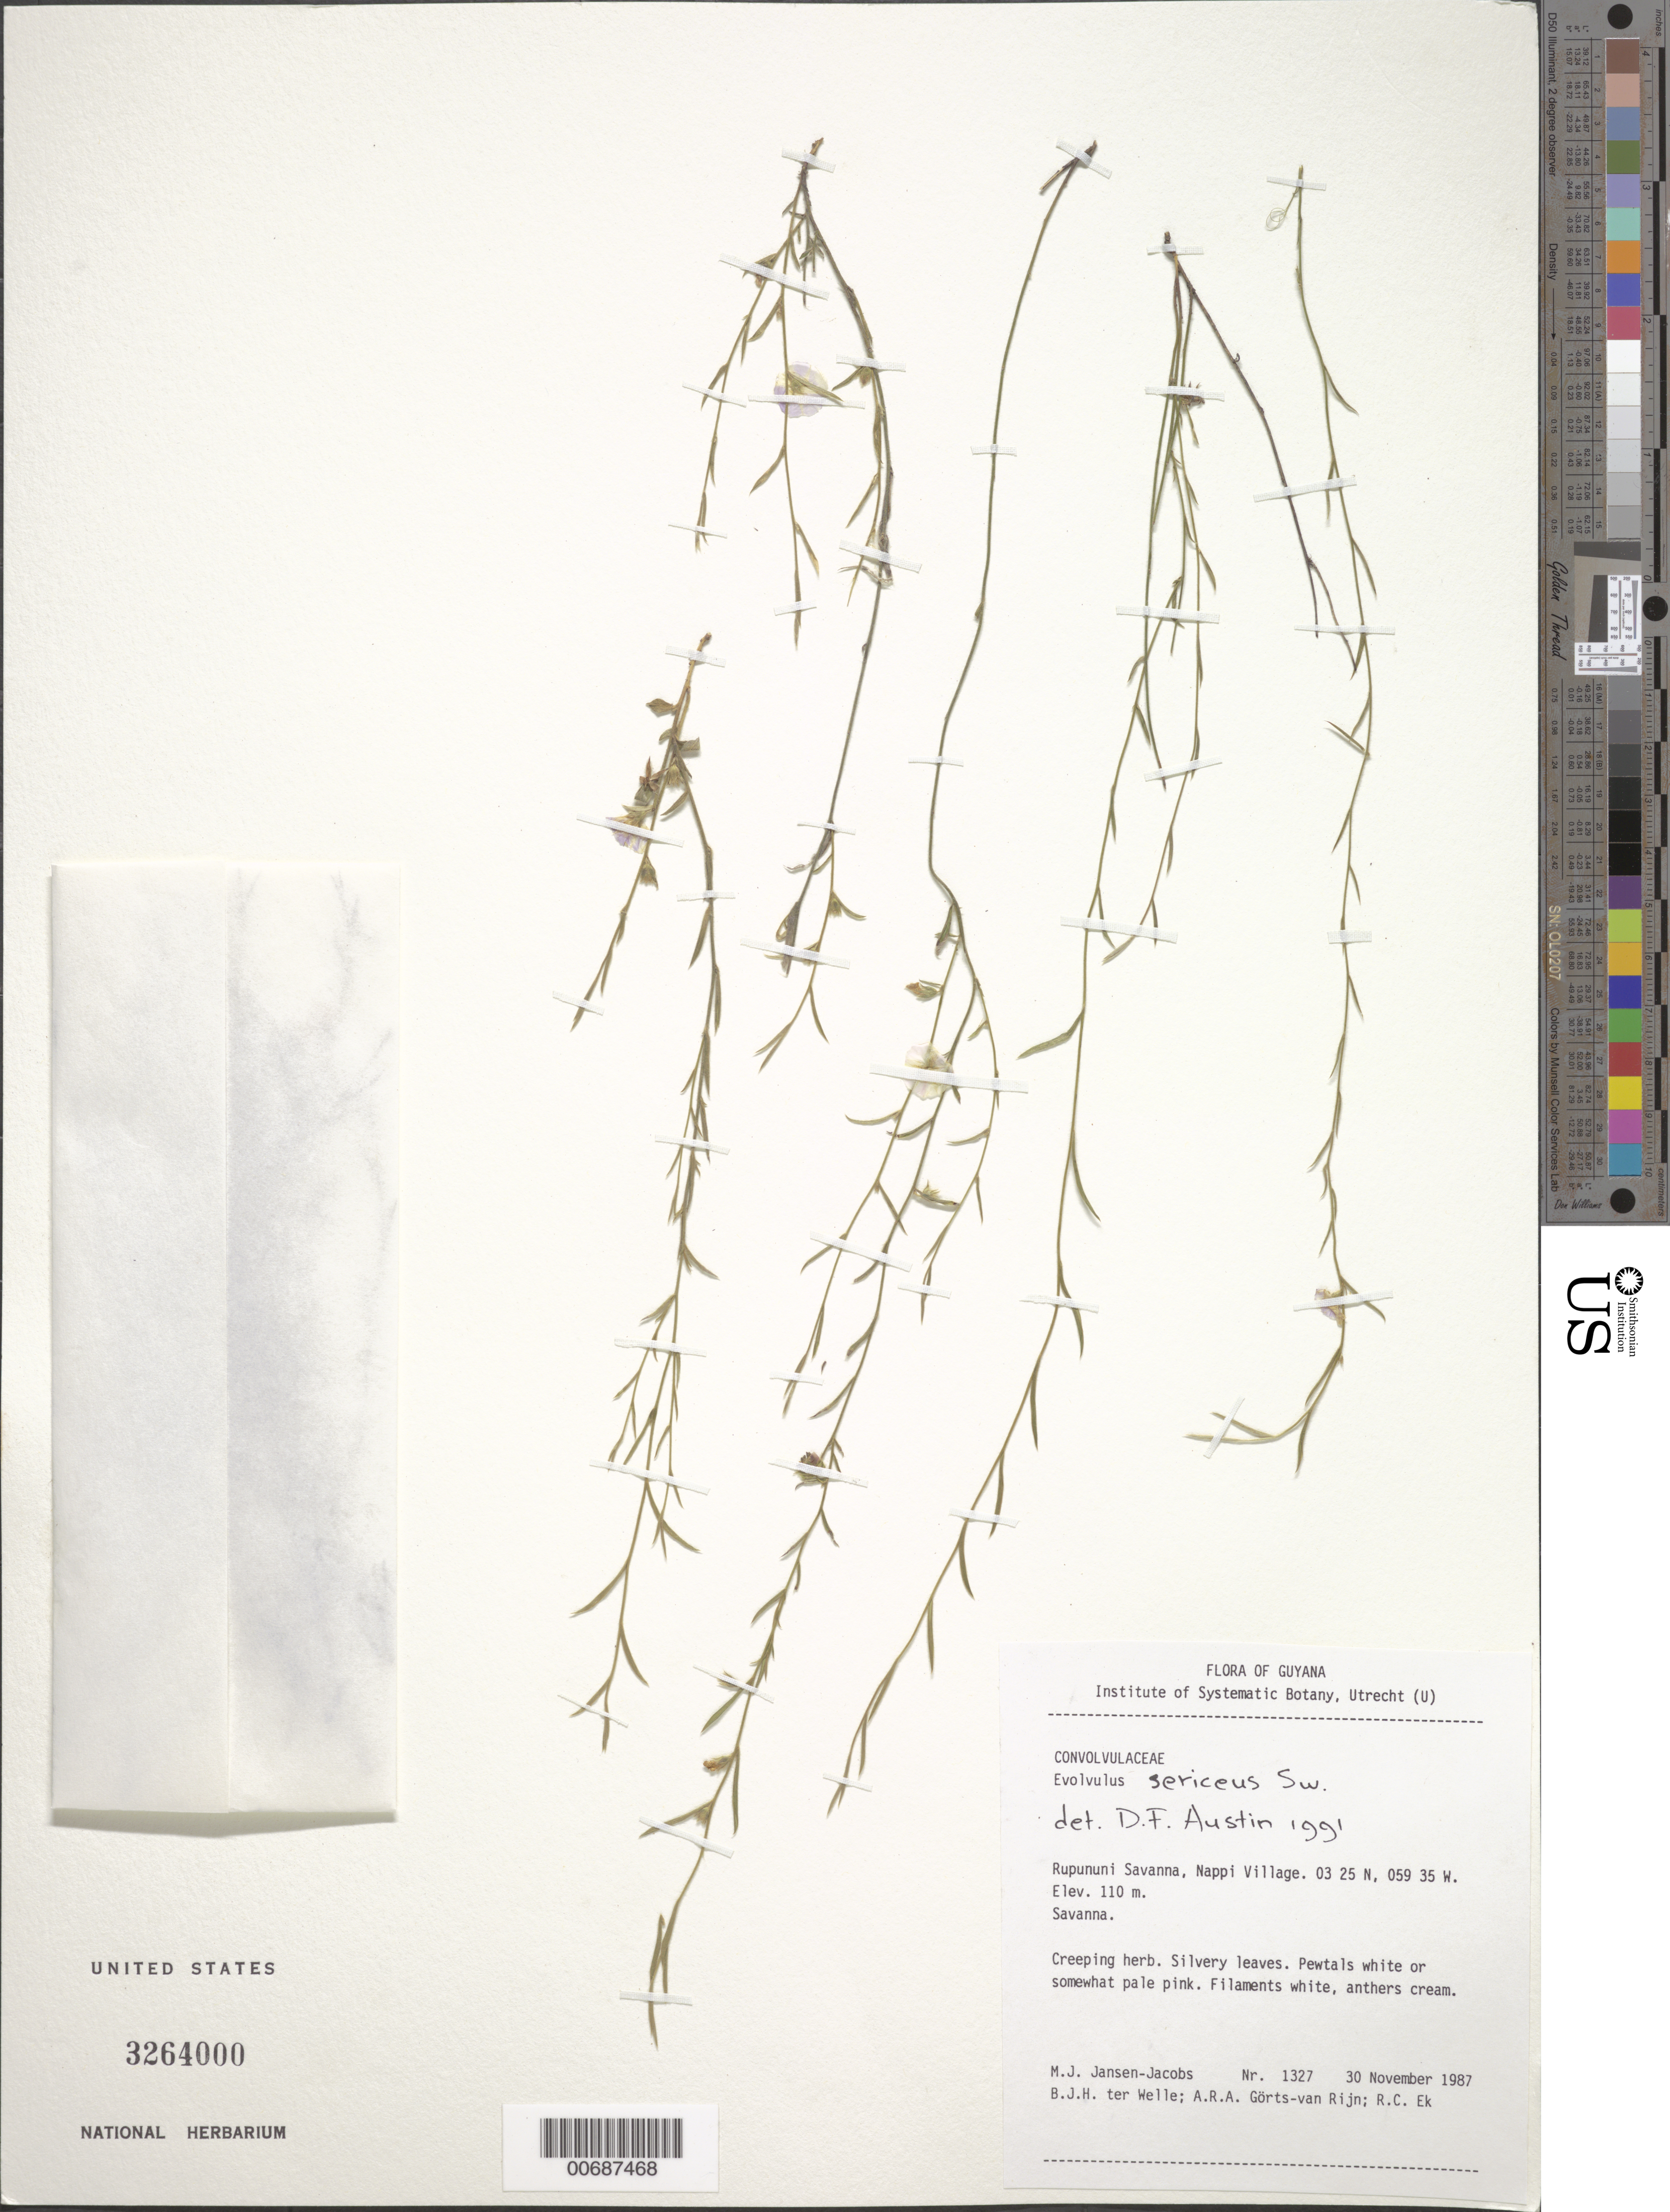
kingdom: Plantae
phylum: Tracheophyta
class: Magnoliopsida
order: Solanales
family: Convolvulaceae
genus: Evolvulus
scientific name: Evolvulus sericeus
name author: Sw.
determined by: Austin, D. F.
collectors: M. J. Jansen-Jacobs, B. Welle, A. .R. A. Görts-van Rijn & R. C. Ek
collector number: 1327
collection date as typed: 30-Nov-87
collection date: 1987-11-30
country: Guyana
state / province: U. Takutu-U. Essequibo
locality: Nappi Village, Rupununi Savanna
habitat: Savanna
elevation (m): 110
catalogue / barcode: US 3264000